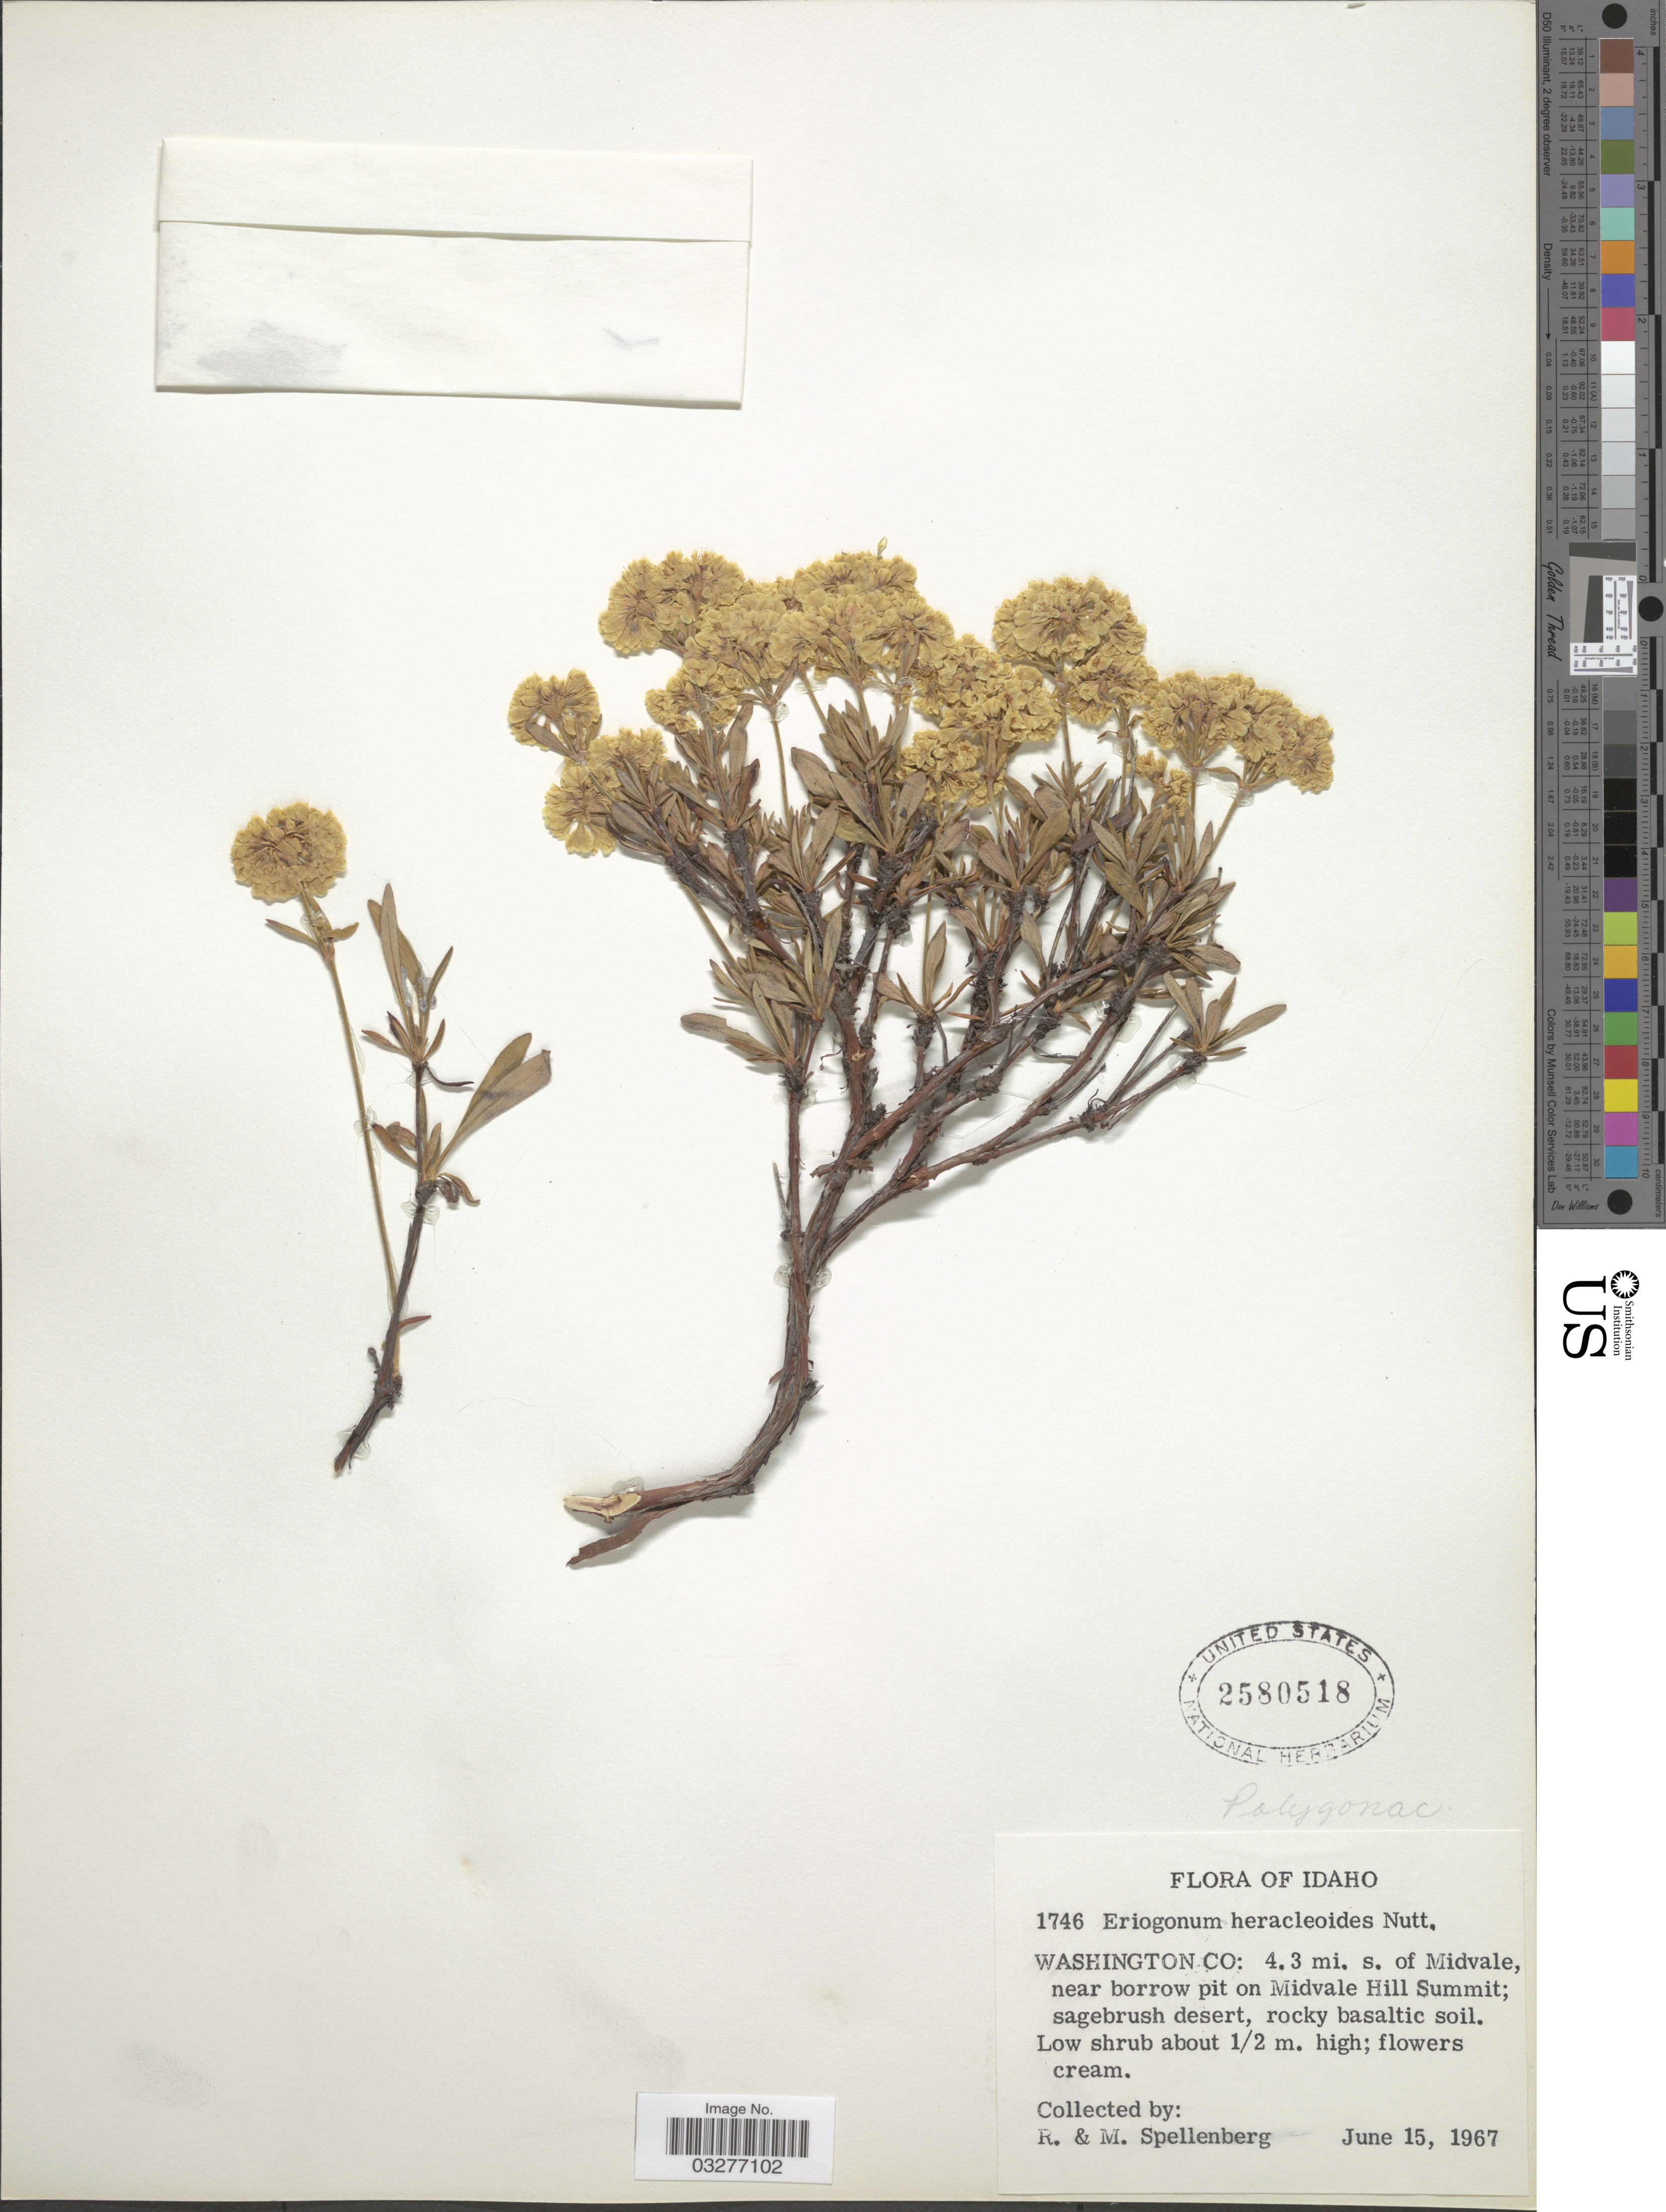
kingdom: Plantae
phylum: Tracheophyta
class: Magnoliopsida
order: Caryophyllales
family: Polygonaceae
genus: Eriogonum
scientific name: Eriogonum heracleoides var. heracleoides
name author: Nutt.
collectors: R. Spellenberg & Spellenberg, M.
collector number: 1746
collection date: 1967-06-15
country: United States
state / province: Idaho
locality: Washington Co: 4.3 mi. s. of Midvale near borrow pit on Midvale Hill Summit.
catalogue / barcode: US 2580518